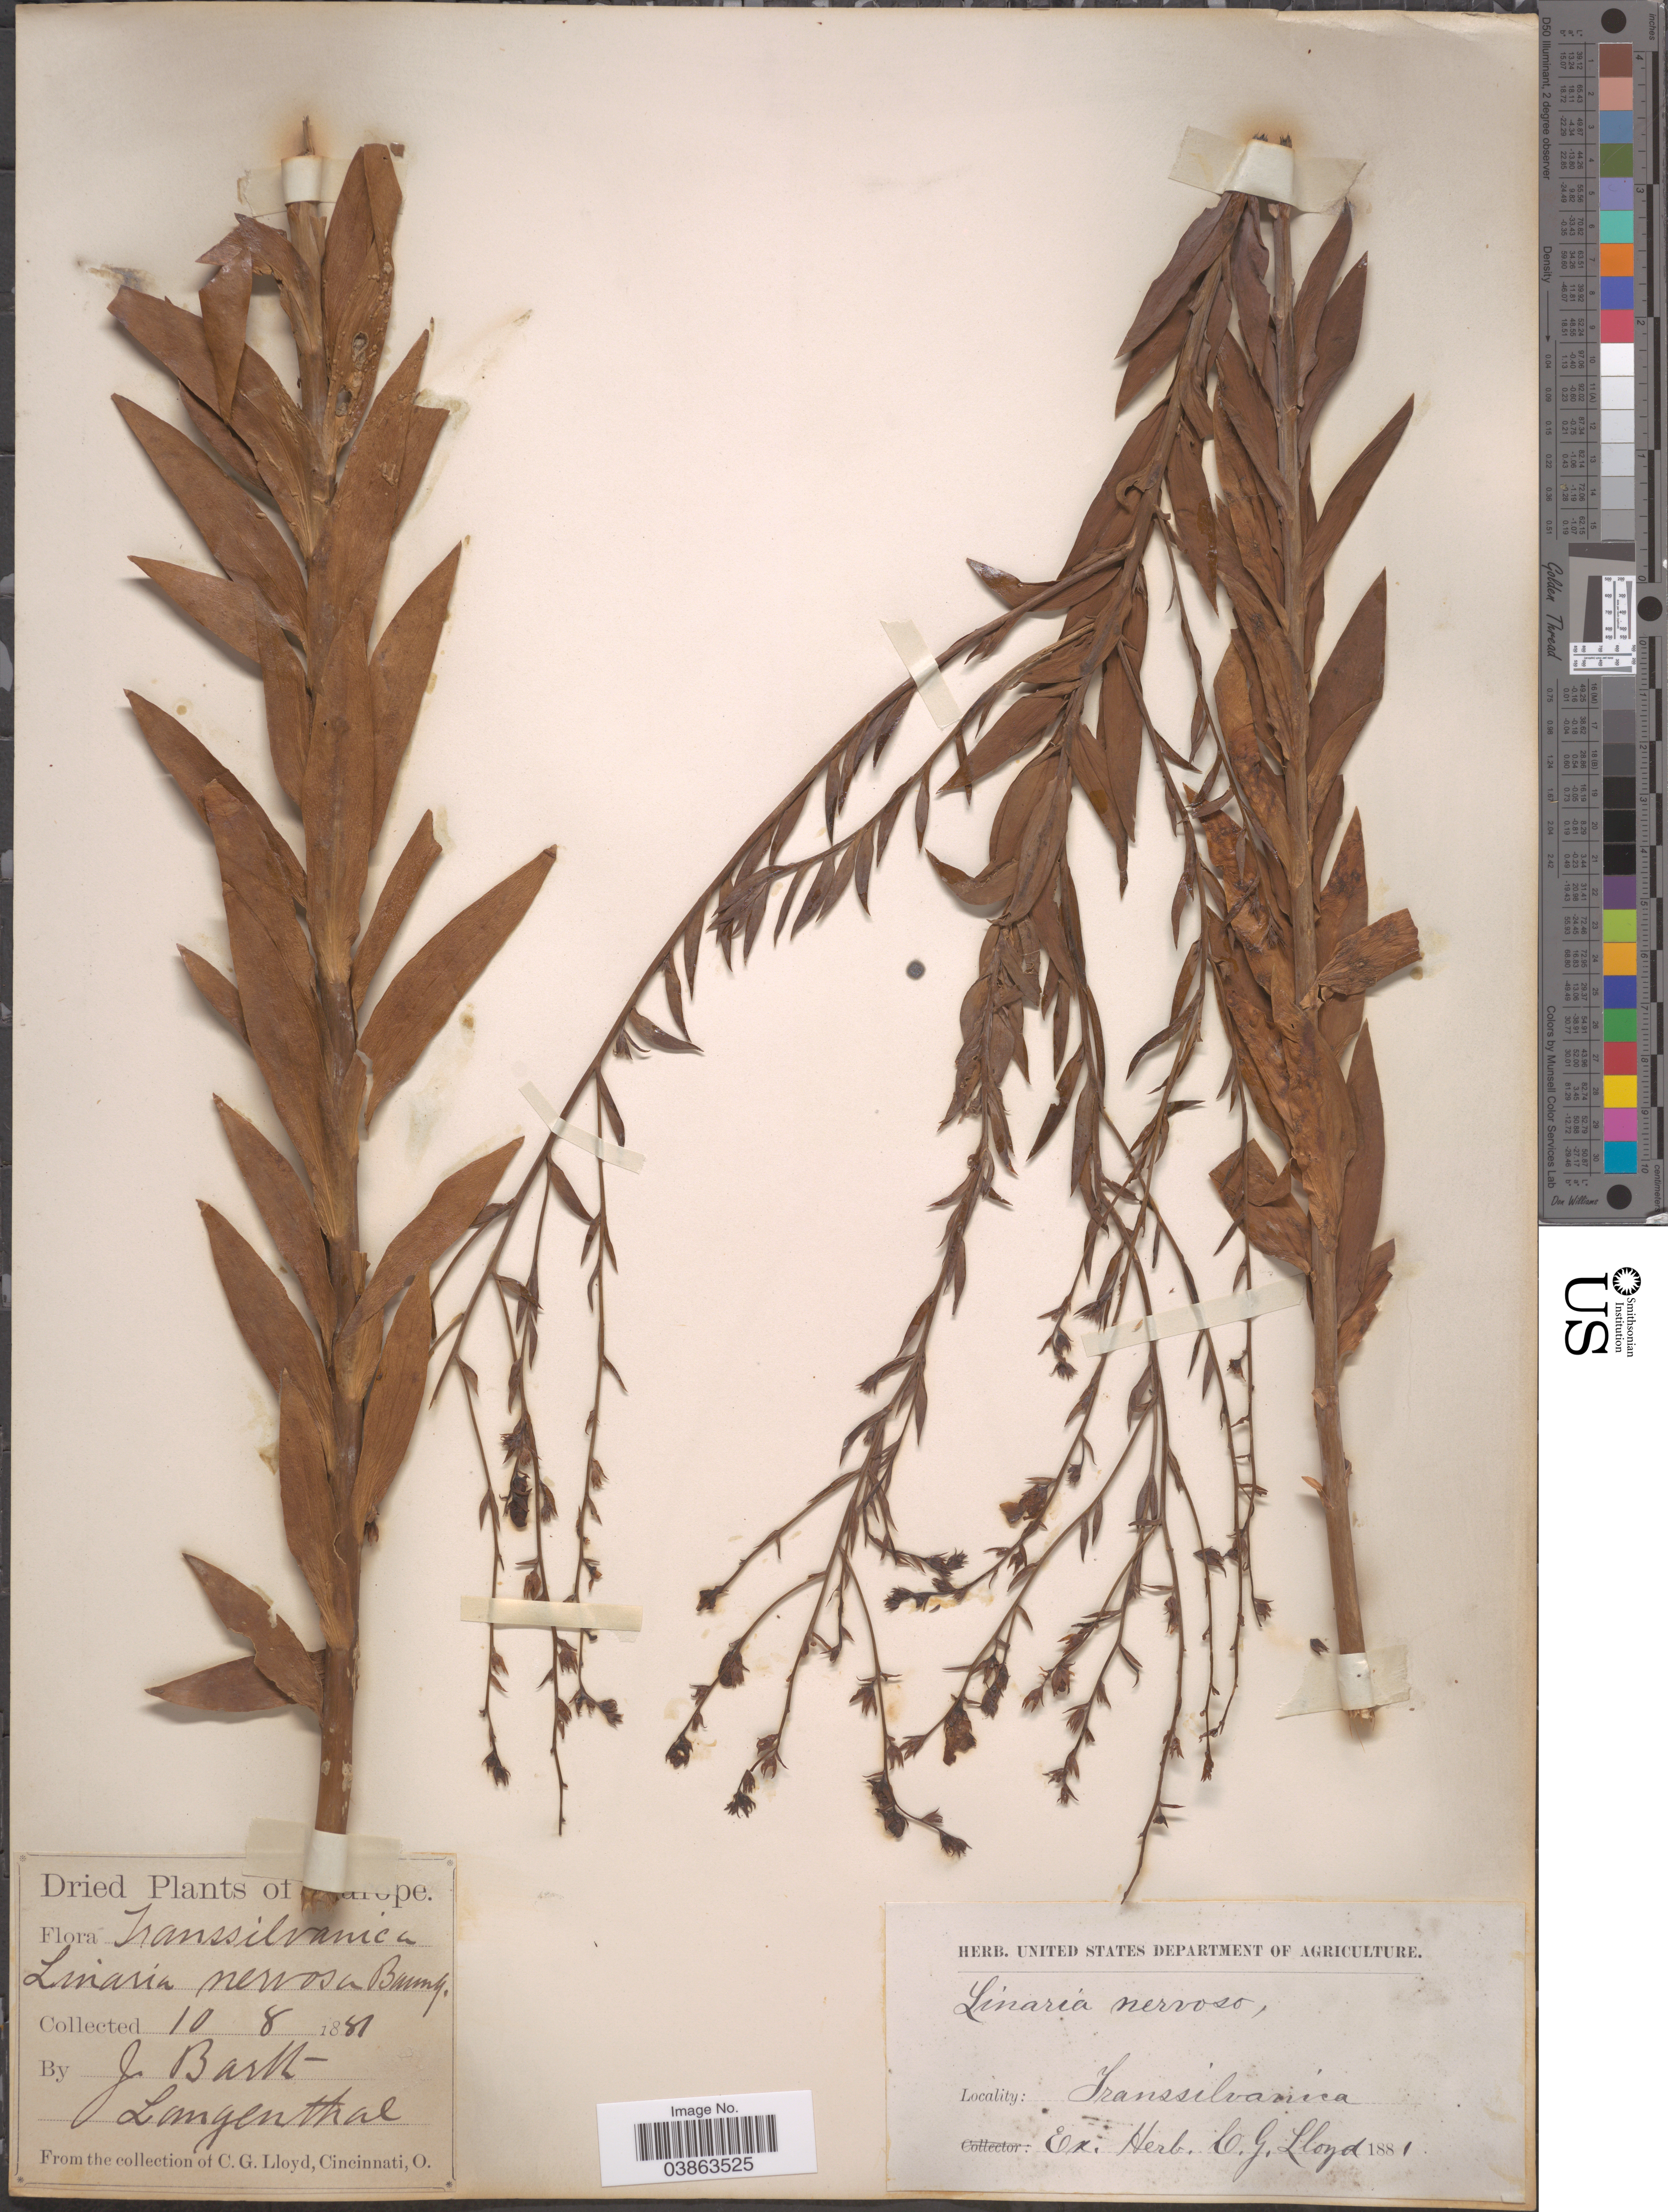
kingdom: Plantae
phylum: Tracheophyta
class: Magnoliopsida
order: Lamiales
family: Plantaginaceae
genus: Linaria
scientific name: Linaria nervosa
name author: Baumg.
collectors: J. Barth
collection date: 1881-08-10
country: Romania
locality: Europe. Transsilvanica.